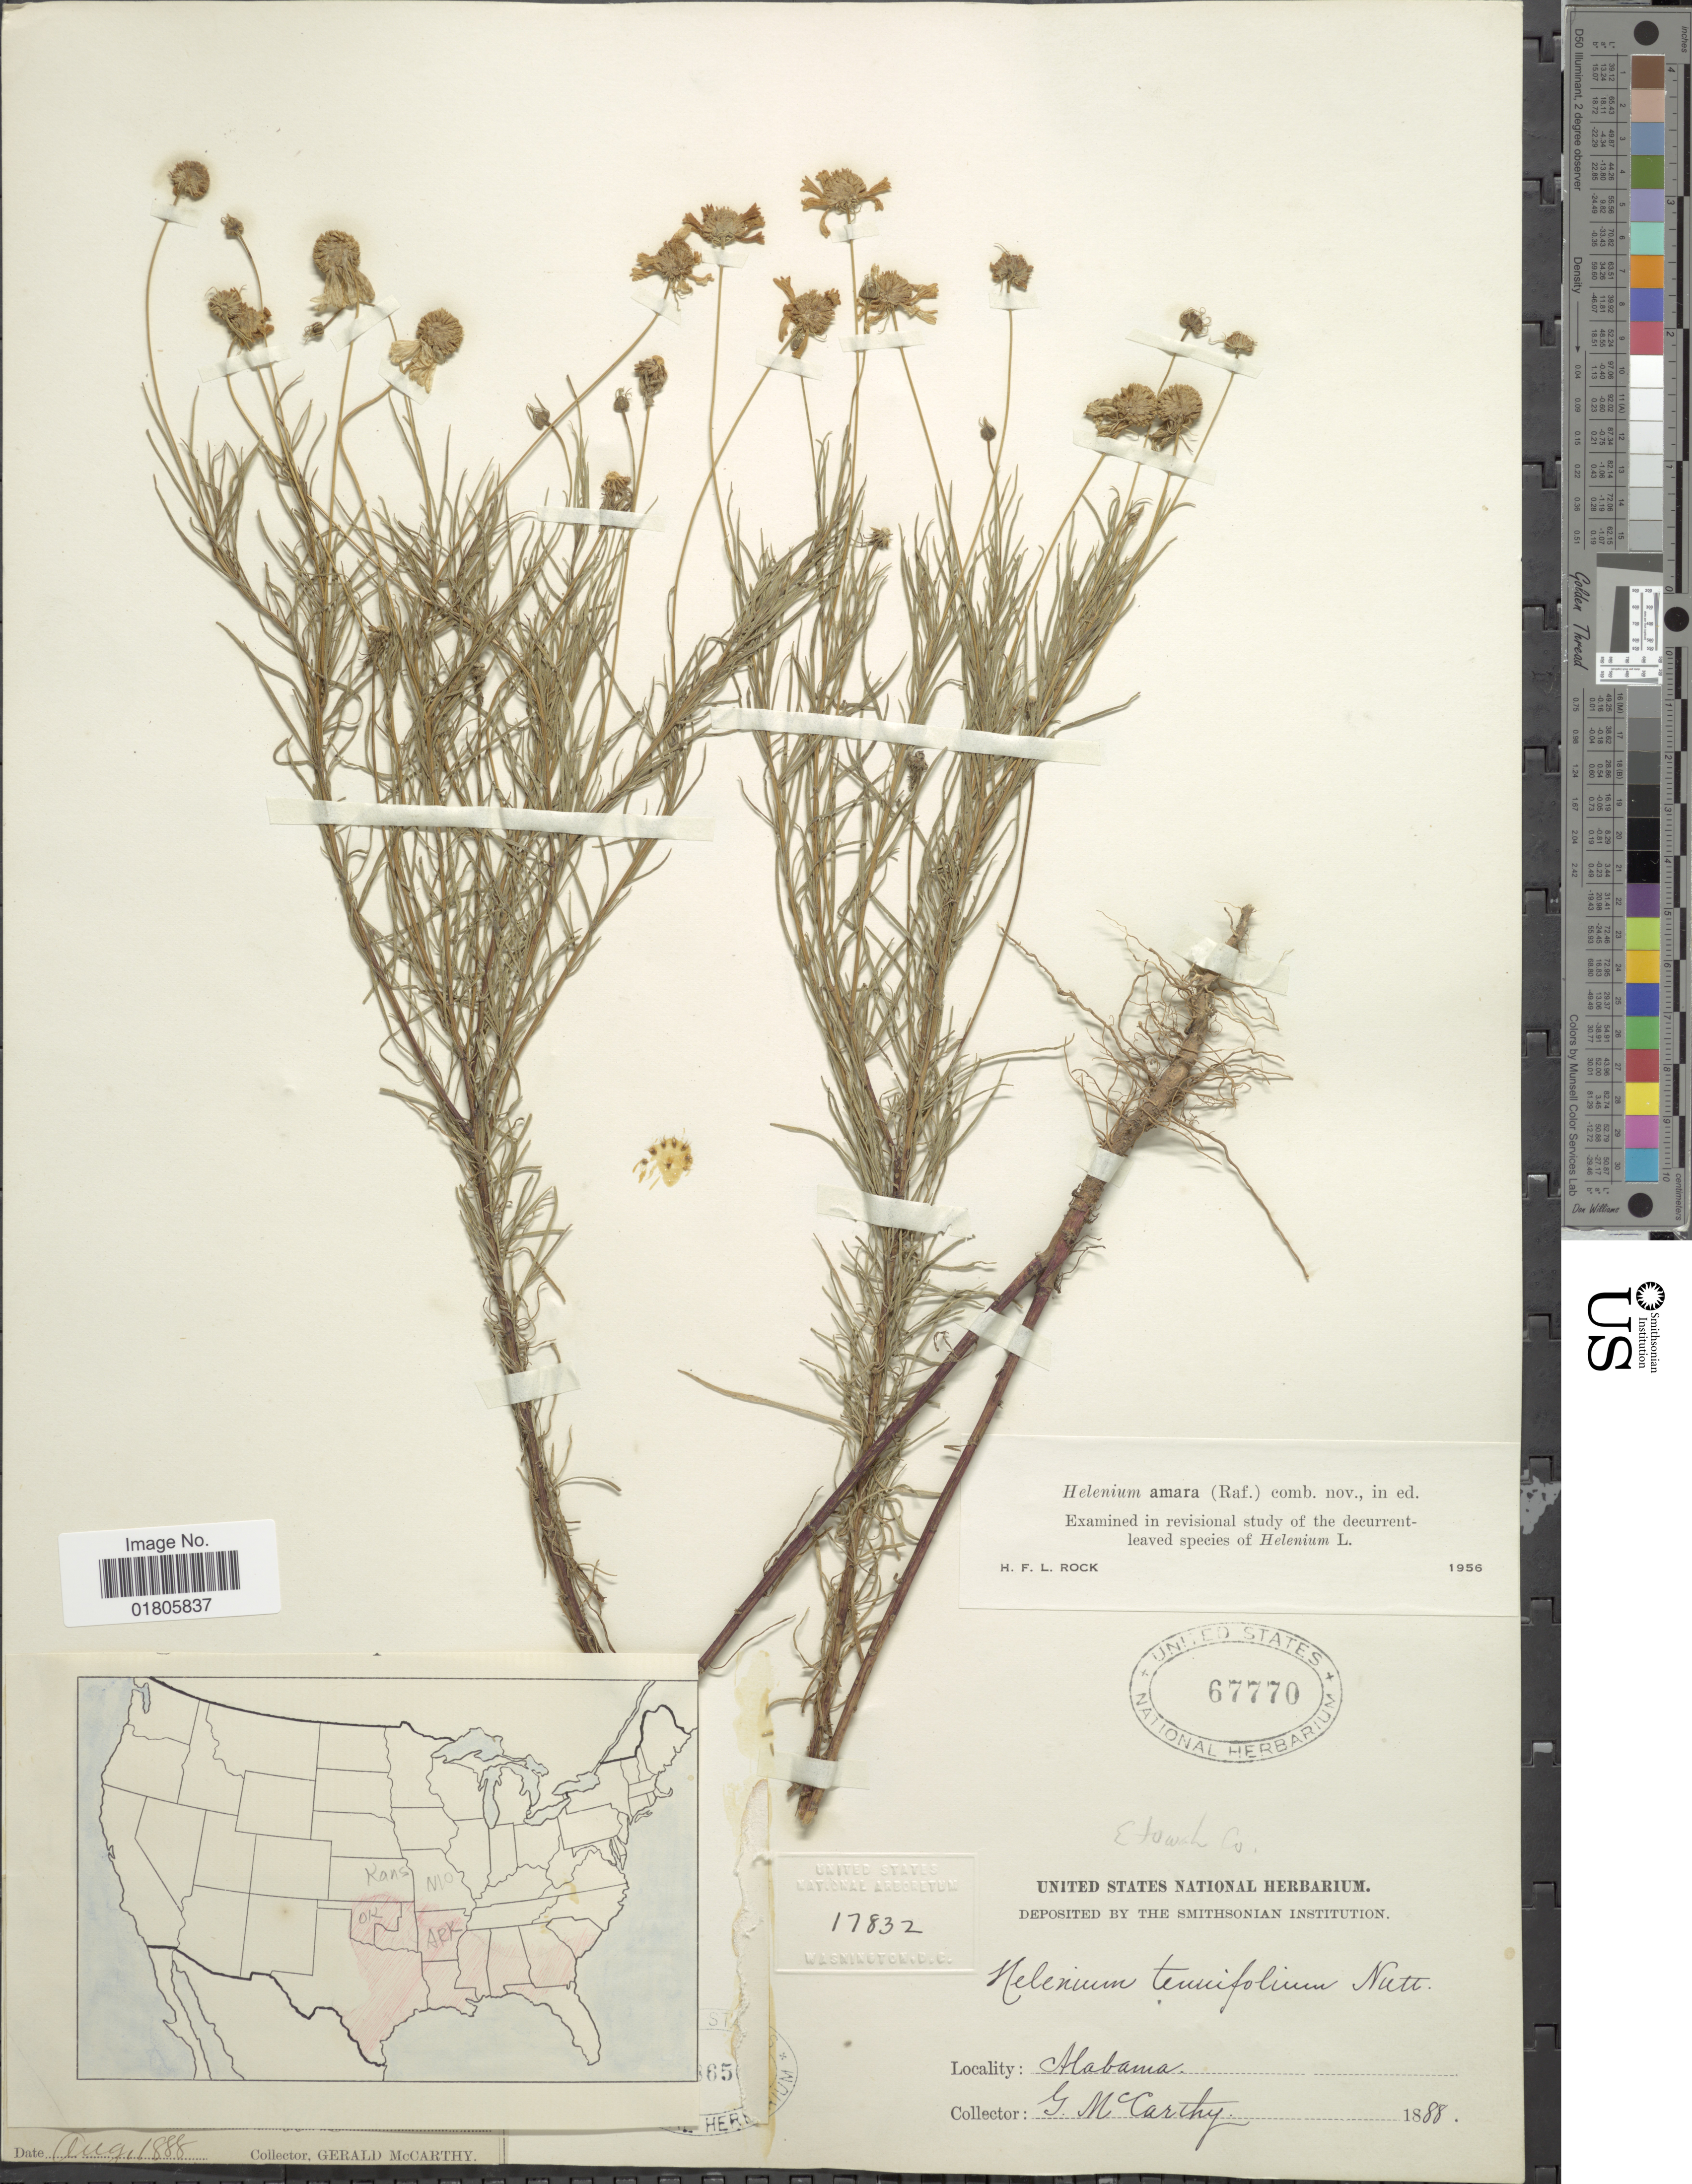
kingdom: Plantae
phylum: Tracheophyta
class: Magnoliopsida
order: Asterales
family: Asteraceae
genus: Helenium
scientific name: Helenium amarum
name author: (Raf.) H. Rock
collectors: G. McCarthy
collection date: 1888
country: United States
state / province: Alabama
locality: Etowah Co.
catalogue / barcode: US 67770